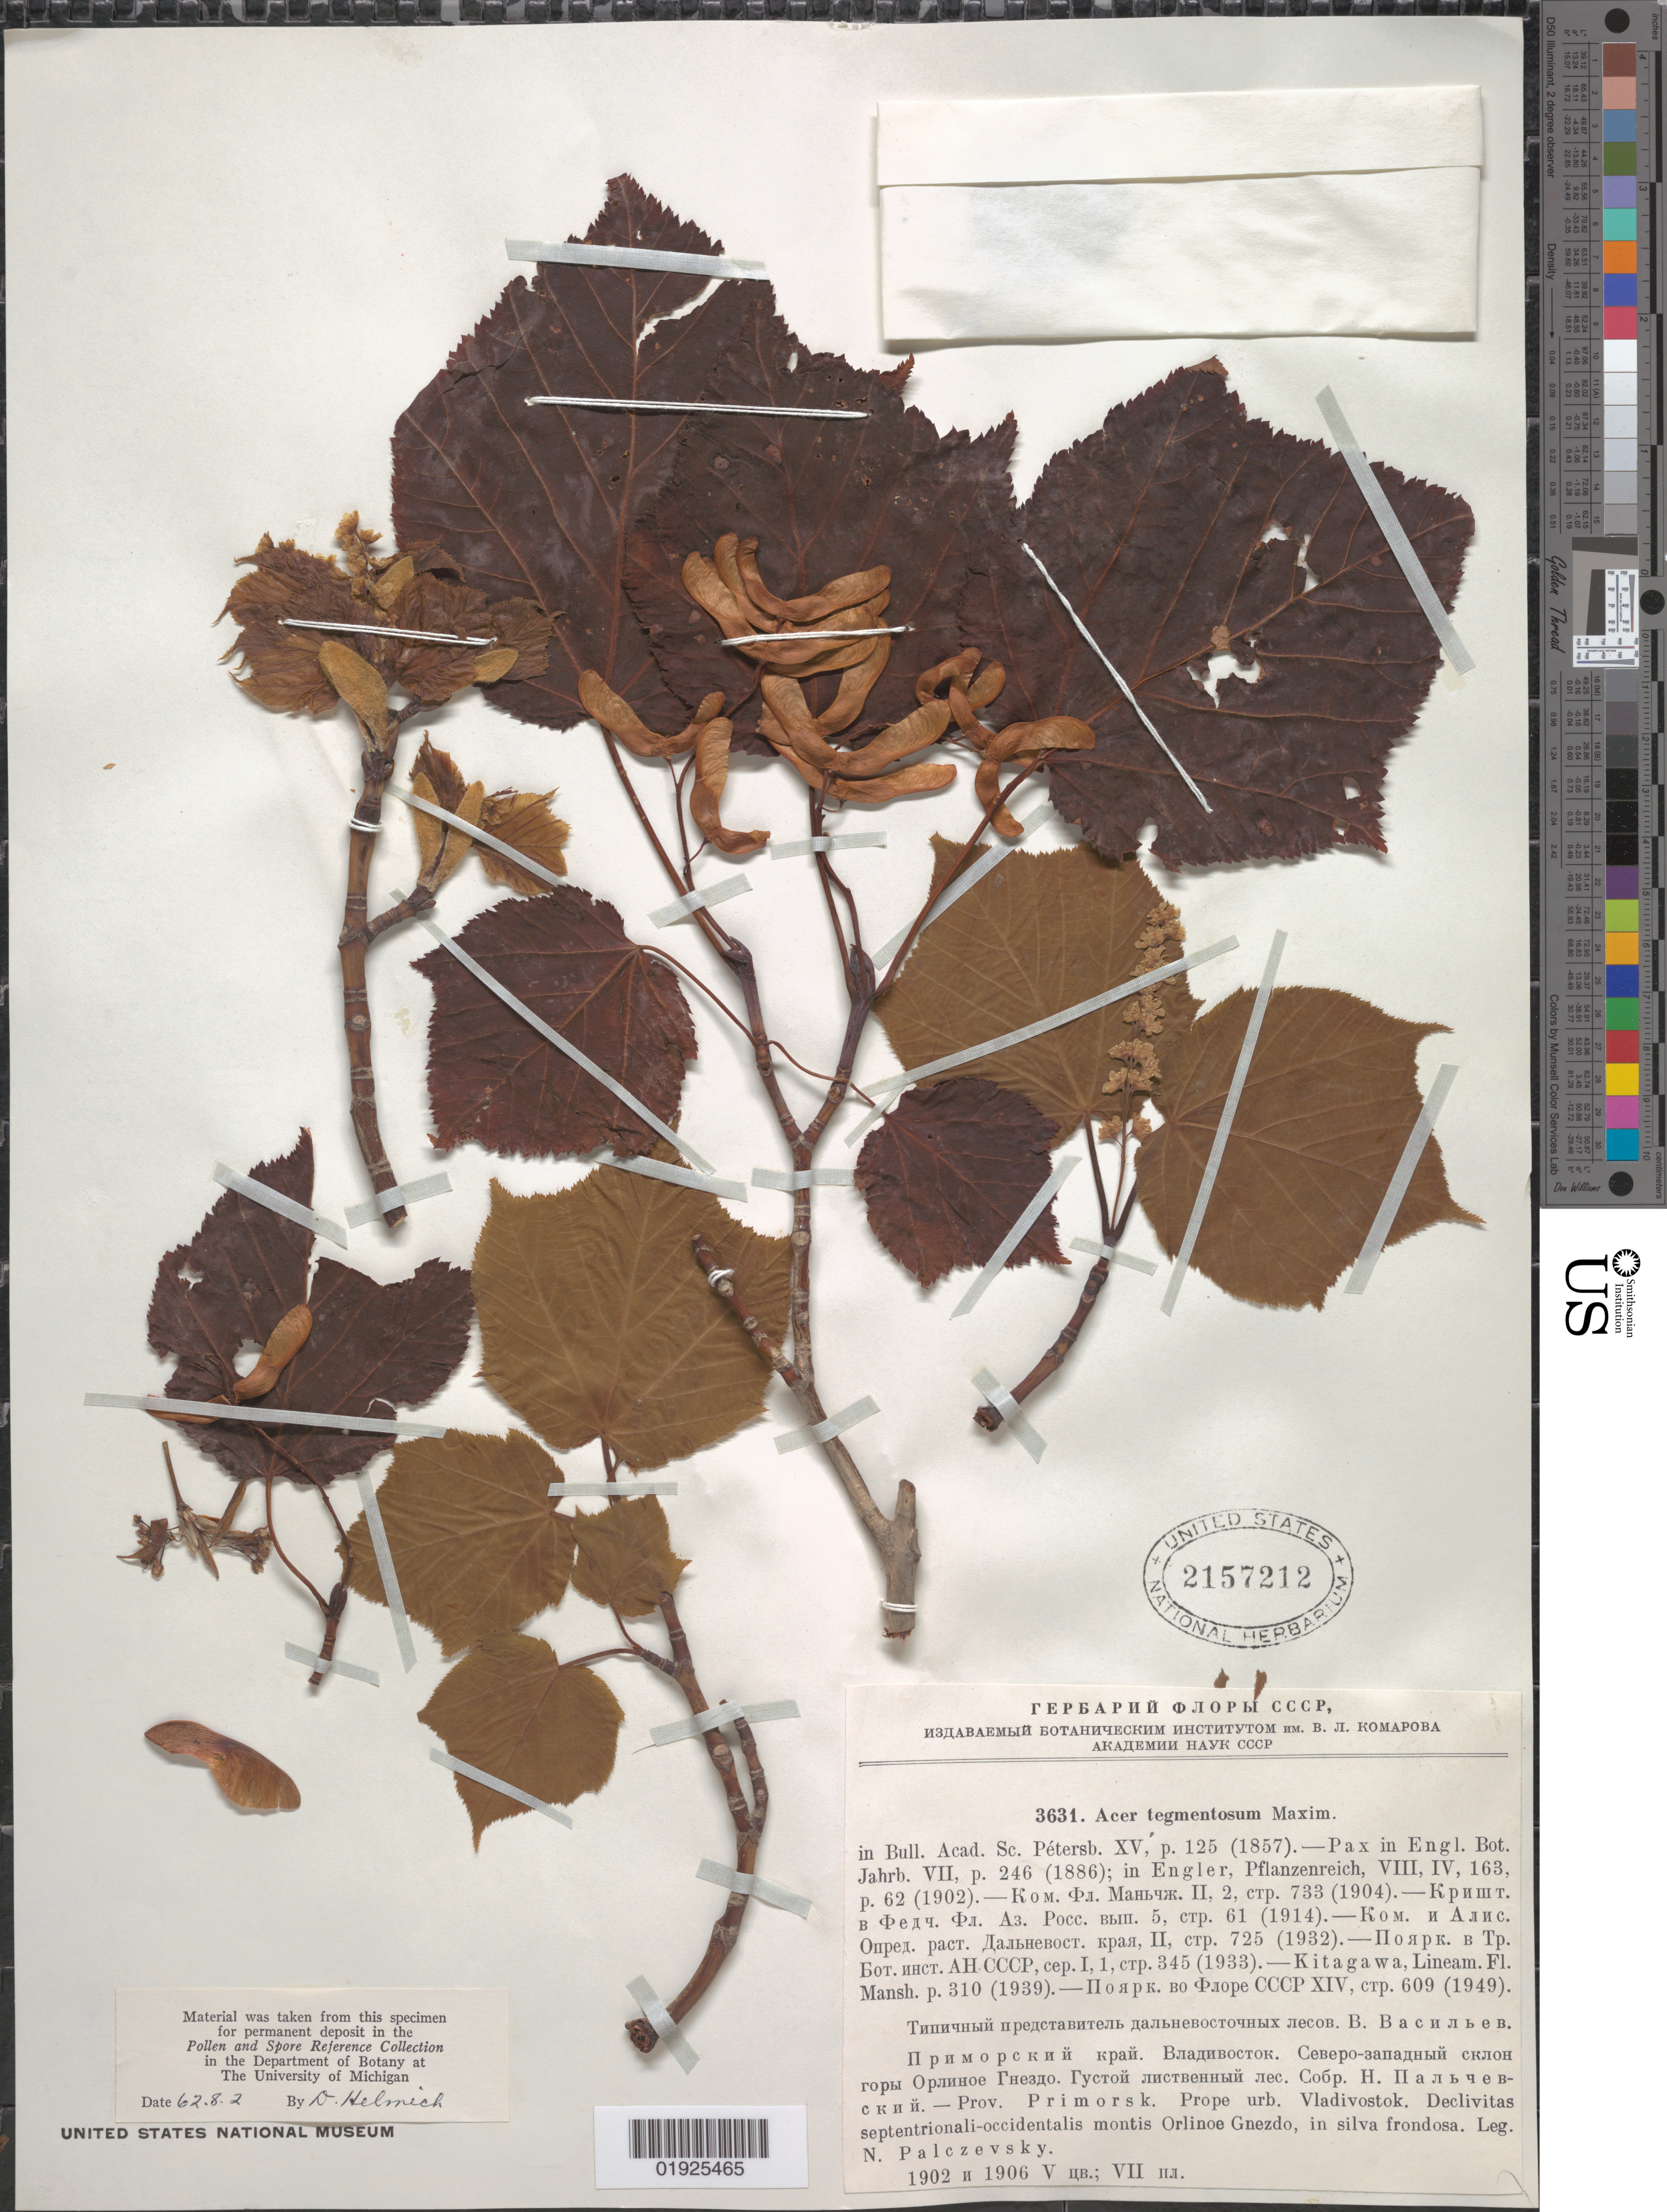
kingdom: Plantae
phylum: Tracheophyta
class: Magnoliopsida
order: Sapindales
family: Sapindaceae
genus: Acer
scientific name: Acer tegmentosum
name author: Maxim.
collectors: N. Palczevsky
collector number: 3631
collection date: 1902/1906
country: Russian Federation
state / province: Primorsky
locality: Prov. Primorsk. Prope urb. Vladivostok, Declivitas septentrionali-occidentalis montis Orlinoe Gnezdo [Gora Orlinoye Gnezdo]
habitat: In silva frondosa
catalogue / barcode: US 2157212